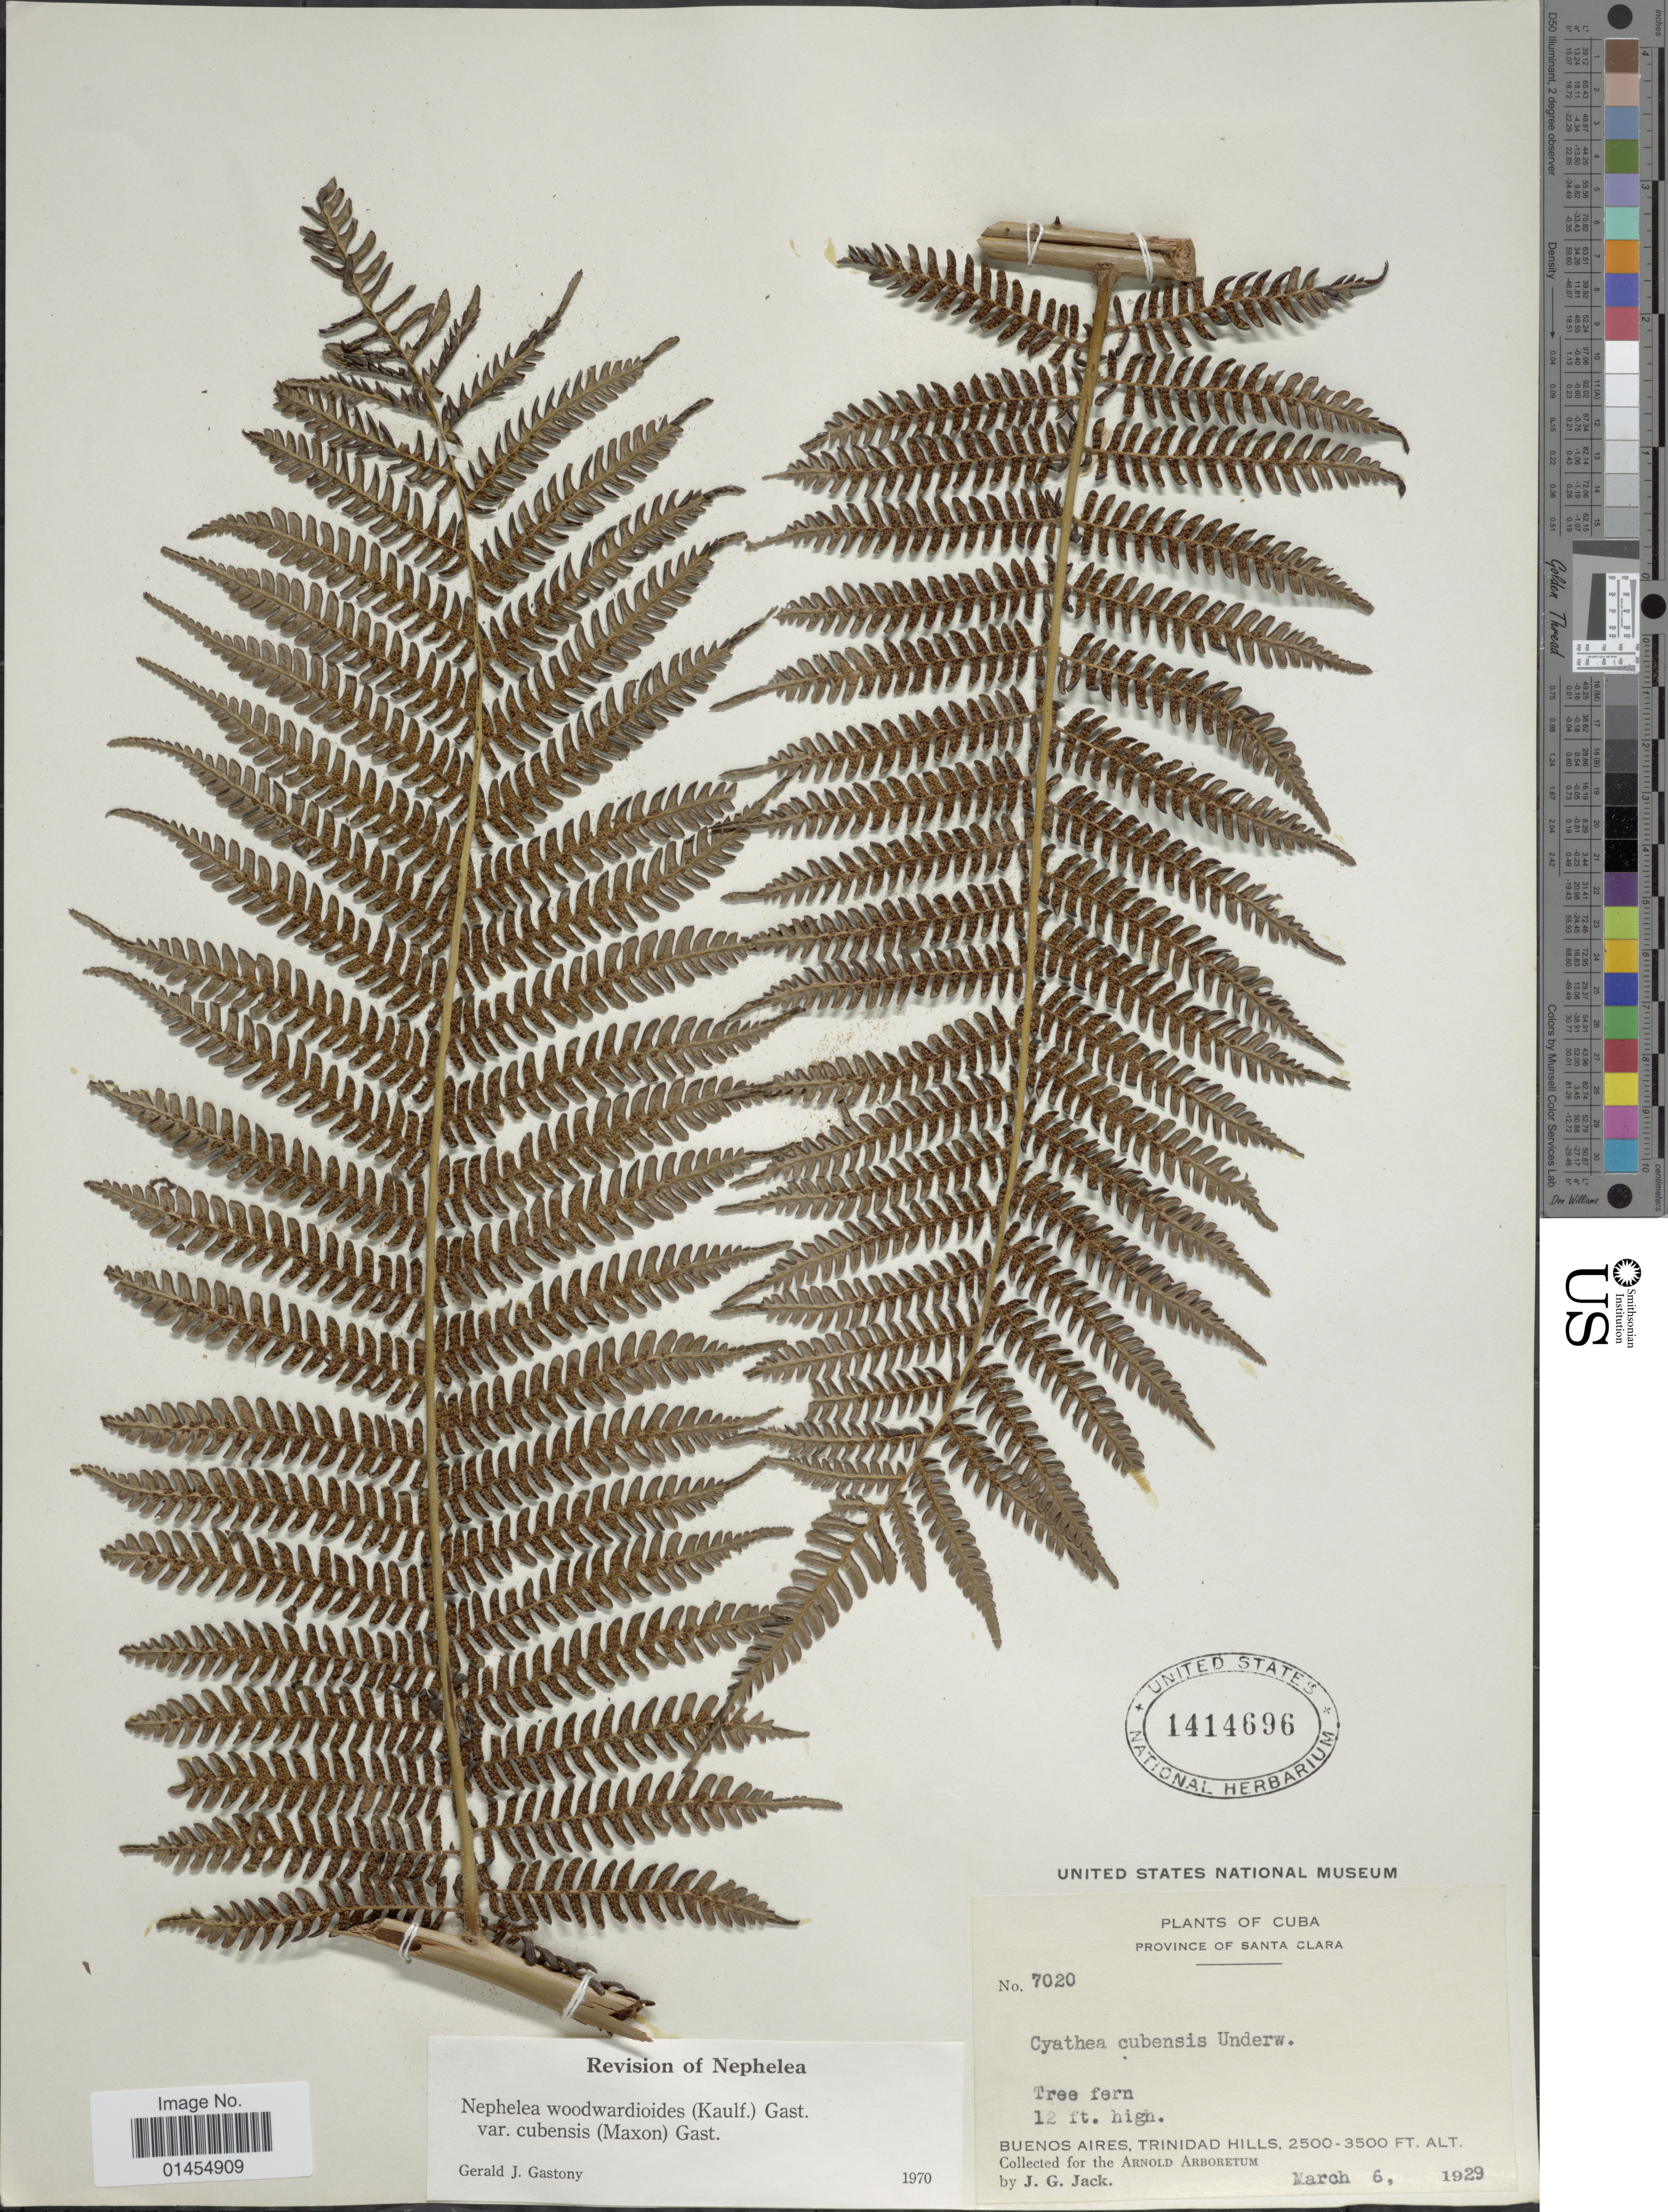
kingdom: Plantae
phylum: Tracheophyta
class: Polypodiopsida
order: Cyatheales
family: Cyatheaceae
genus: Alsophila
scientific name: Alsophila woodwardioides var. cubensis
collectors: J. G. Jack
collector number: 7020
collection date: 1929-03-06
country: Cuba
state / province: Las Villas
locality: Province of Santa Clara. Buenos Aires, Trinidad Hills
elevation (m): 762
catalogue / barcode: US 1414696